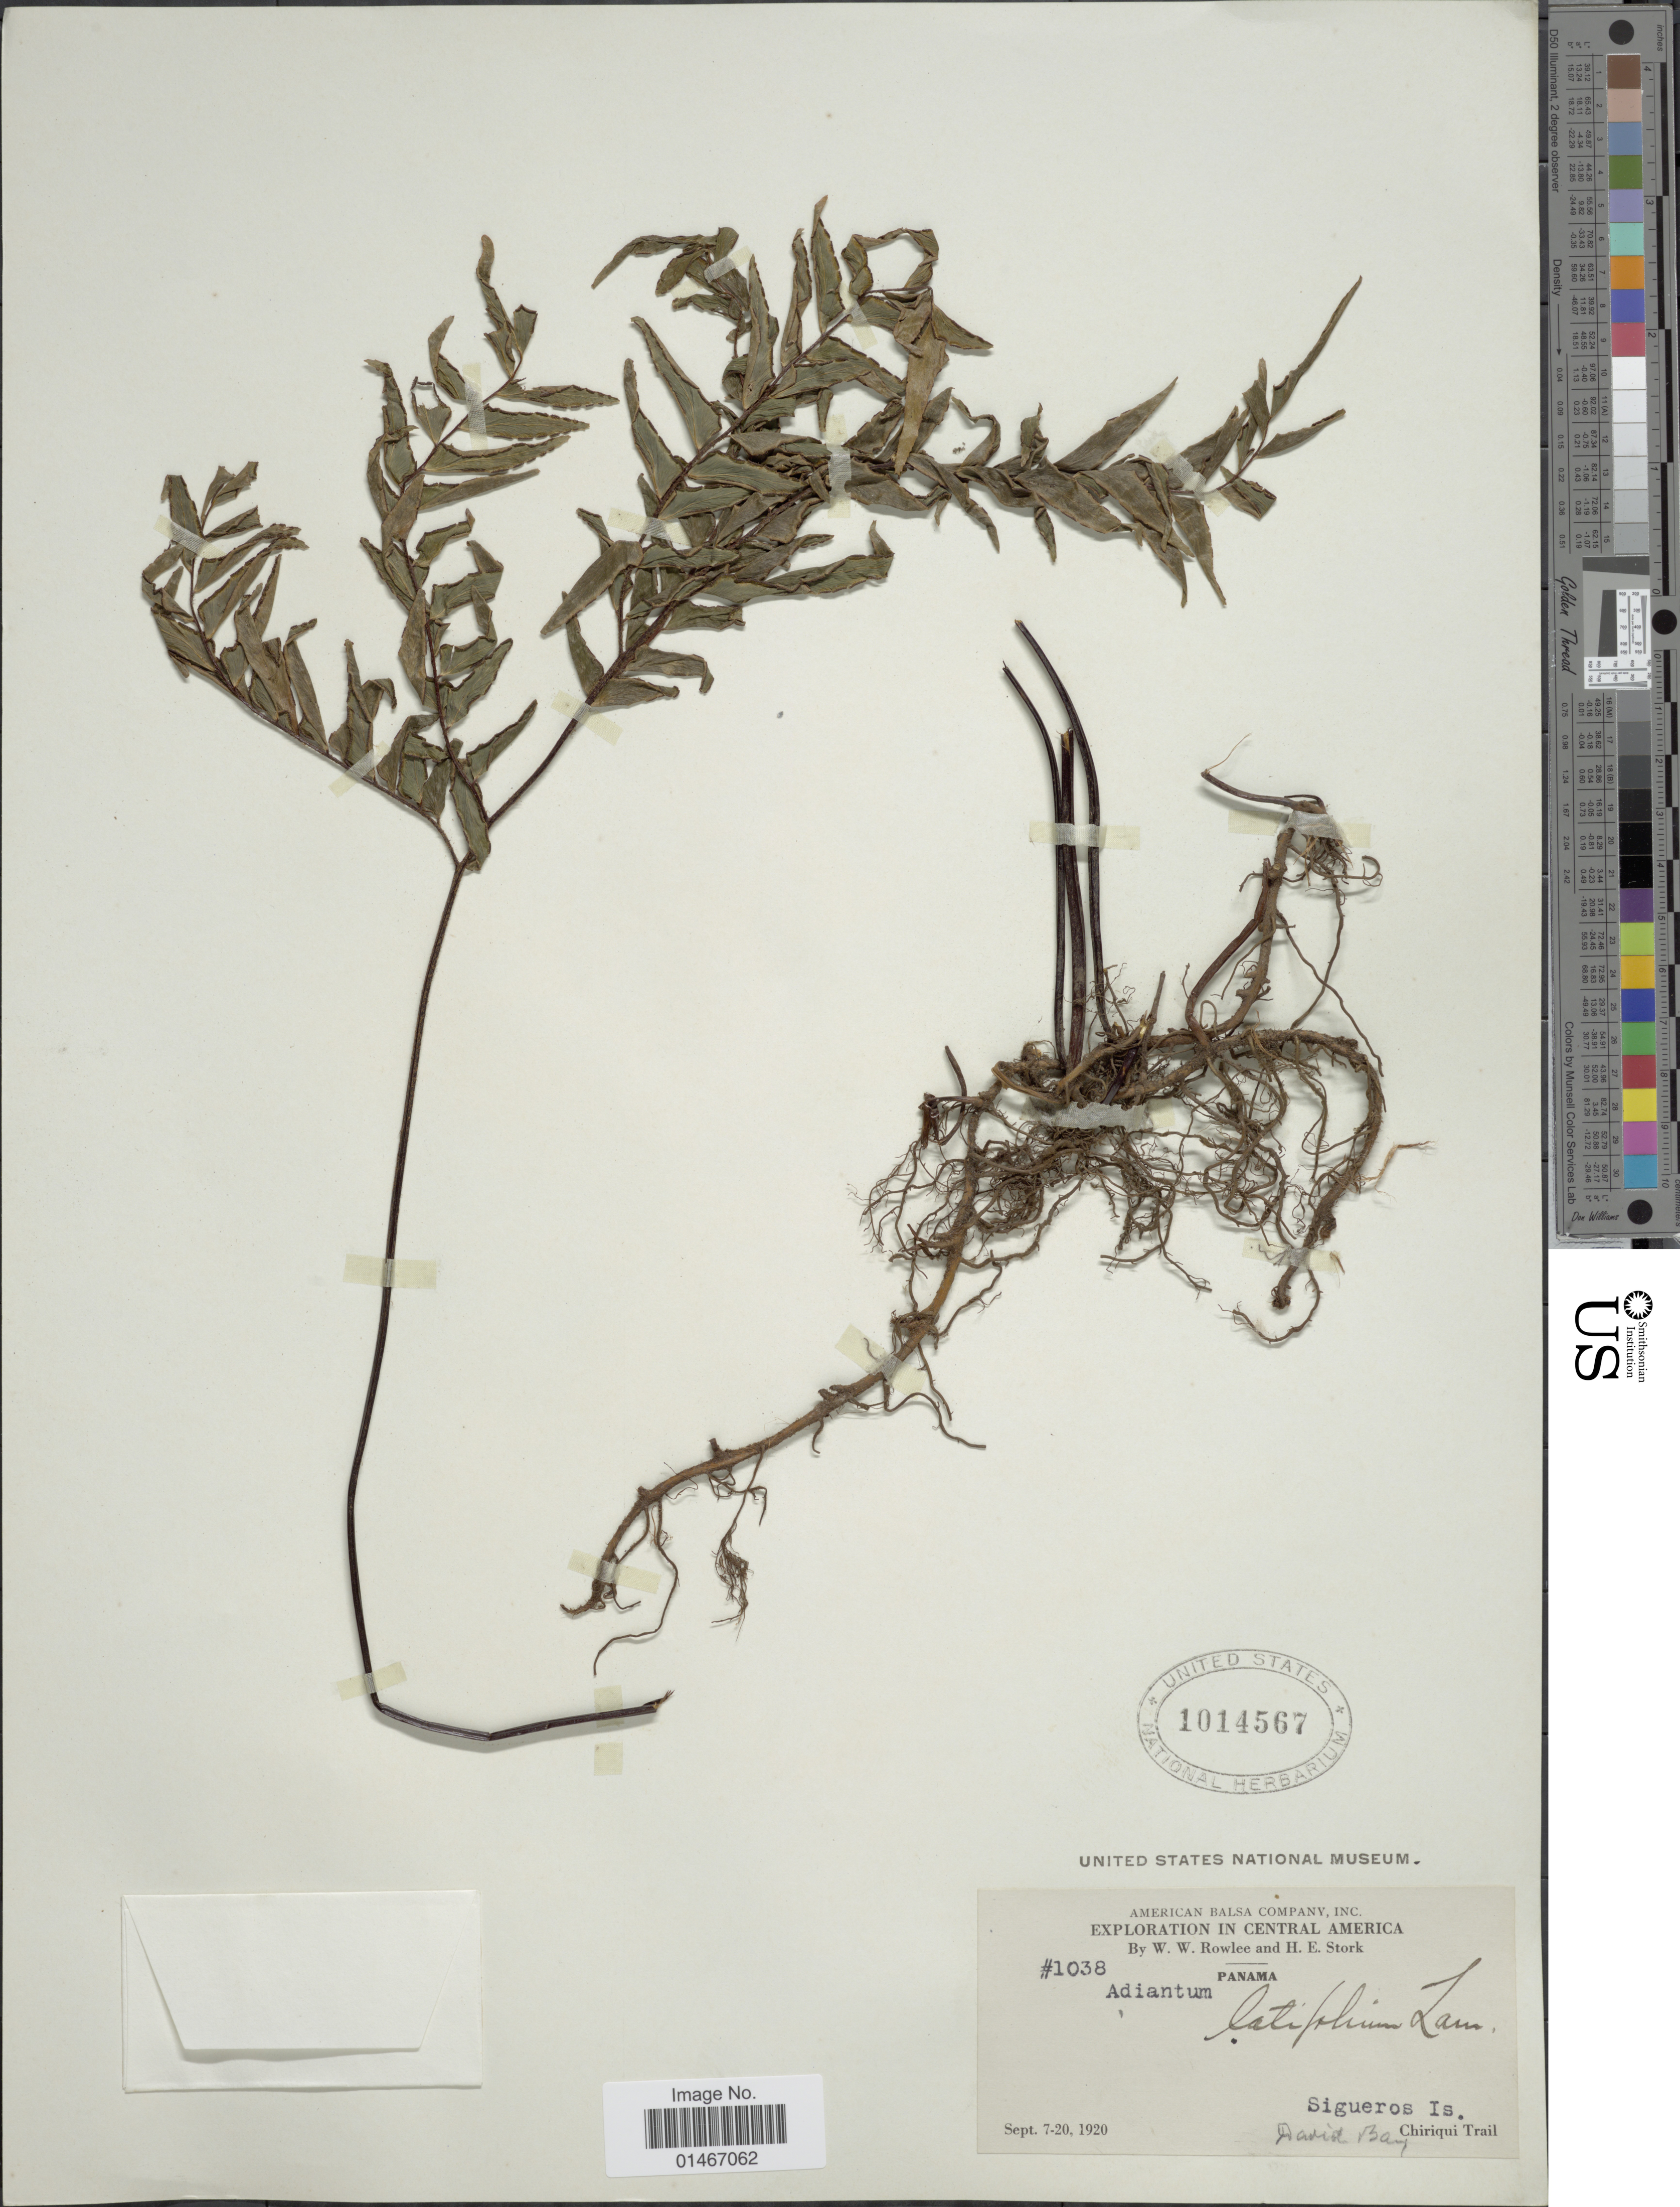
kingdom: Plantae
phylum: Tracheophyta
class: Polypodiopsida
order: Polypodiales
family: Pteridaceae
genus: Adiantum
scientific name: Adiantum latifolium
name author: Lam.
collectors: W. W. Rowlee & H. E. Stork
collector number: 1038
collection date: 1920-09-07/1920-09-20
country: Panama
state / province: Chiriqui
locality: Sigueros Is. David Bay. Chiriqui Trail.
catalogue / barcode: US 1014567